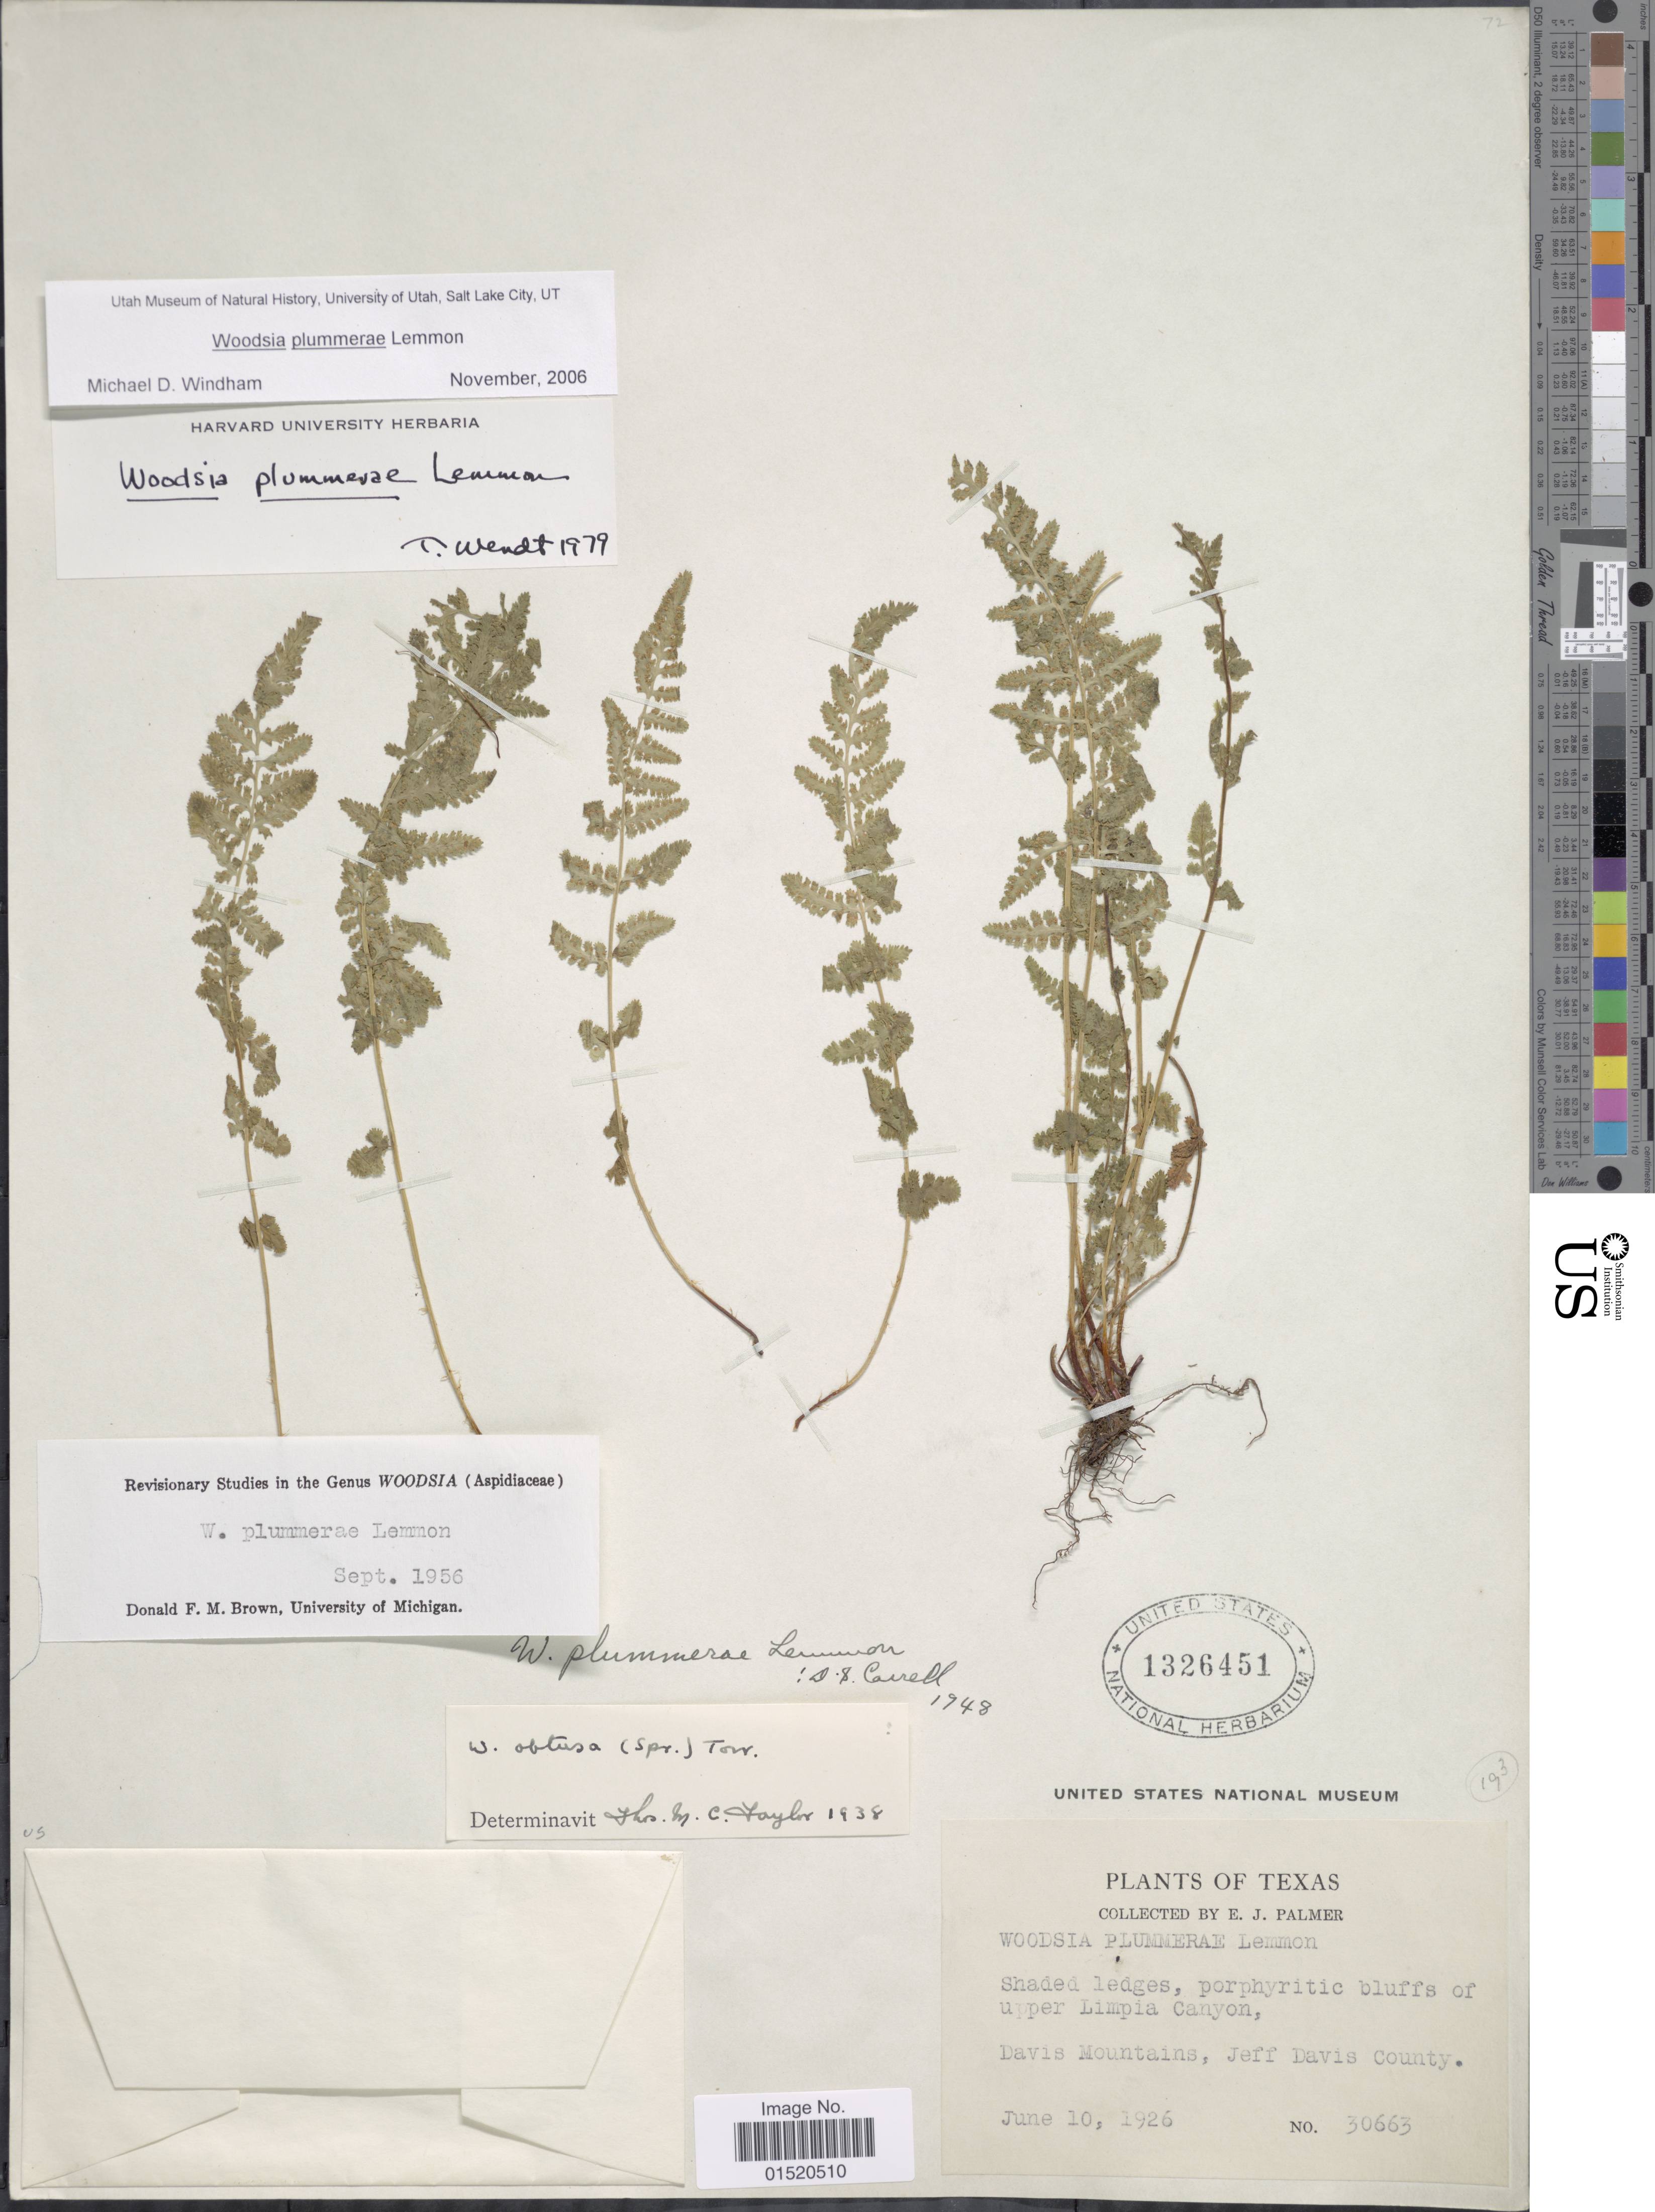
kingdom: Plantae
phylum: Tracheophyta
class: Polypodiopsida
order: Polypodiales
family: Woodsiaceae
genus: Woodsia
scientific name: Woodsia plummerae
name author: Lemmon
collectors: E. J. Palmer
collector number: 30663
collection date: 1926-06-10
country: United States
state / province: Texas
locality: Shaded ledges, porphyritic bluffs of upper Limpia Canyon, Davis Mountains, Jeff Davis County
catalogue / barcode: US 1326451